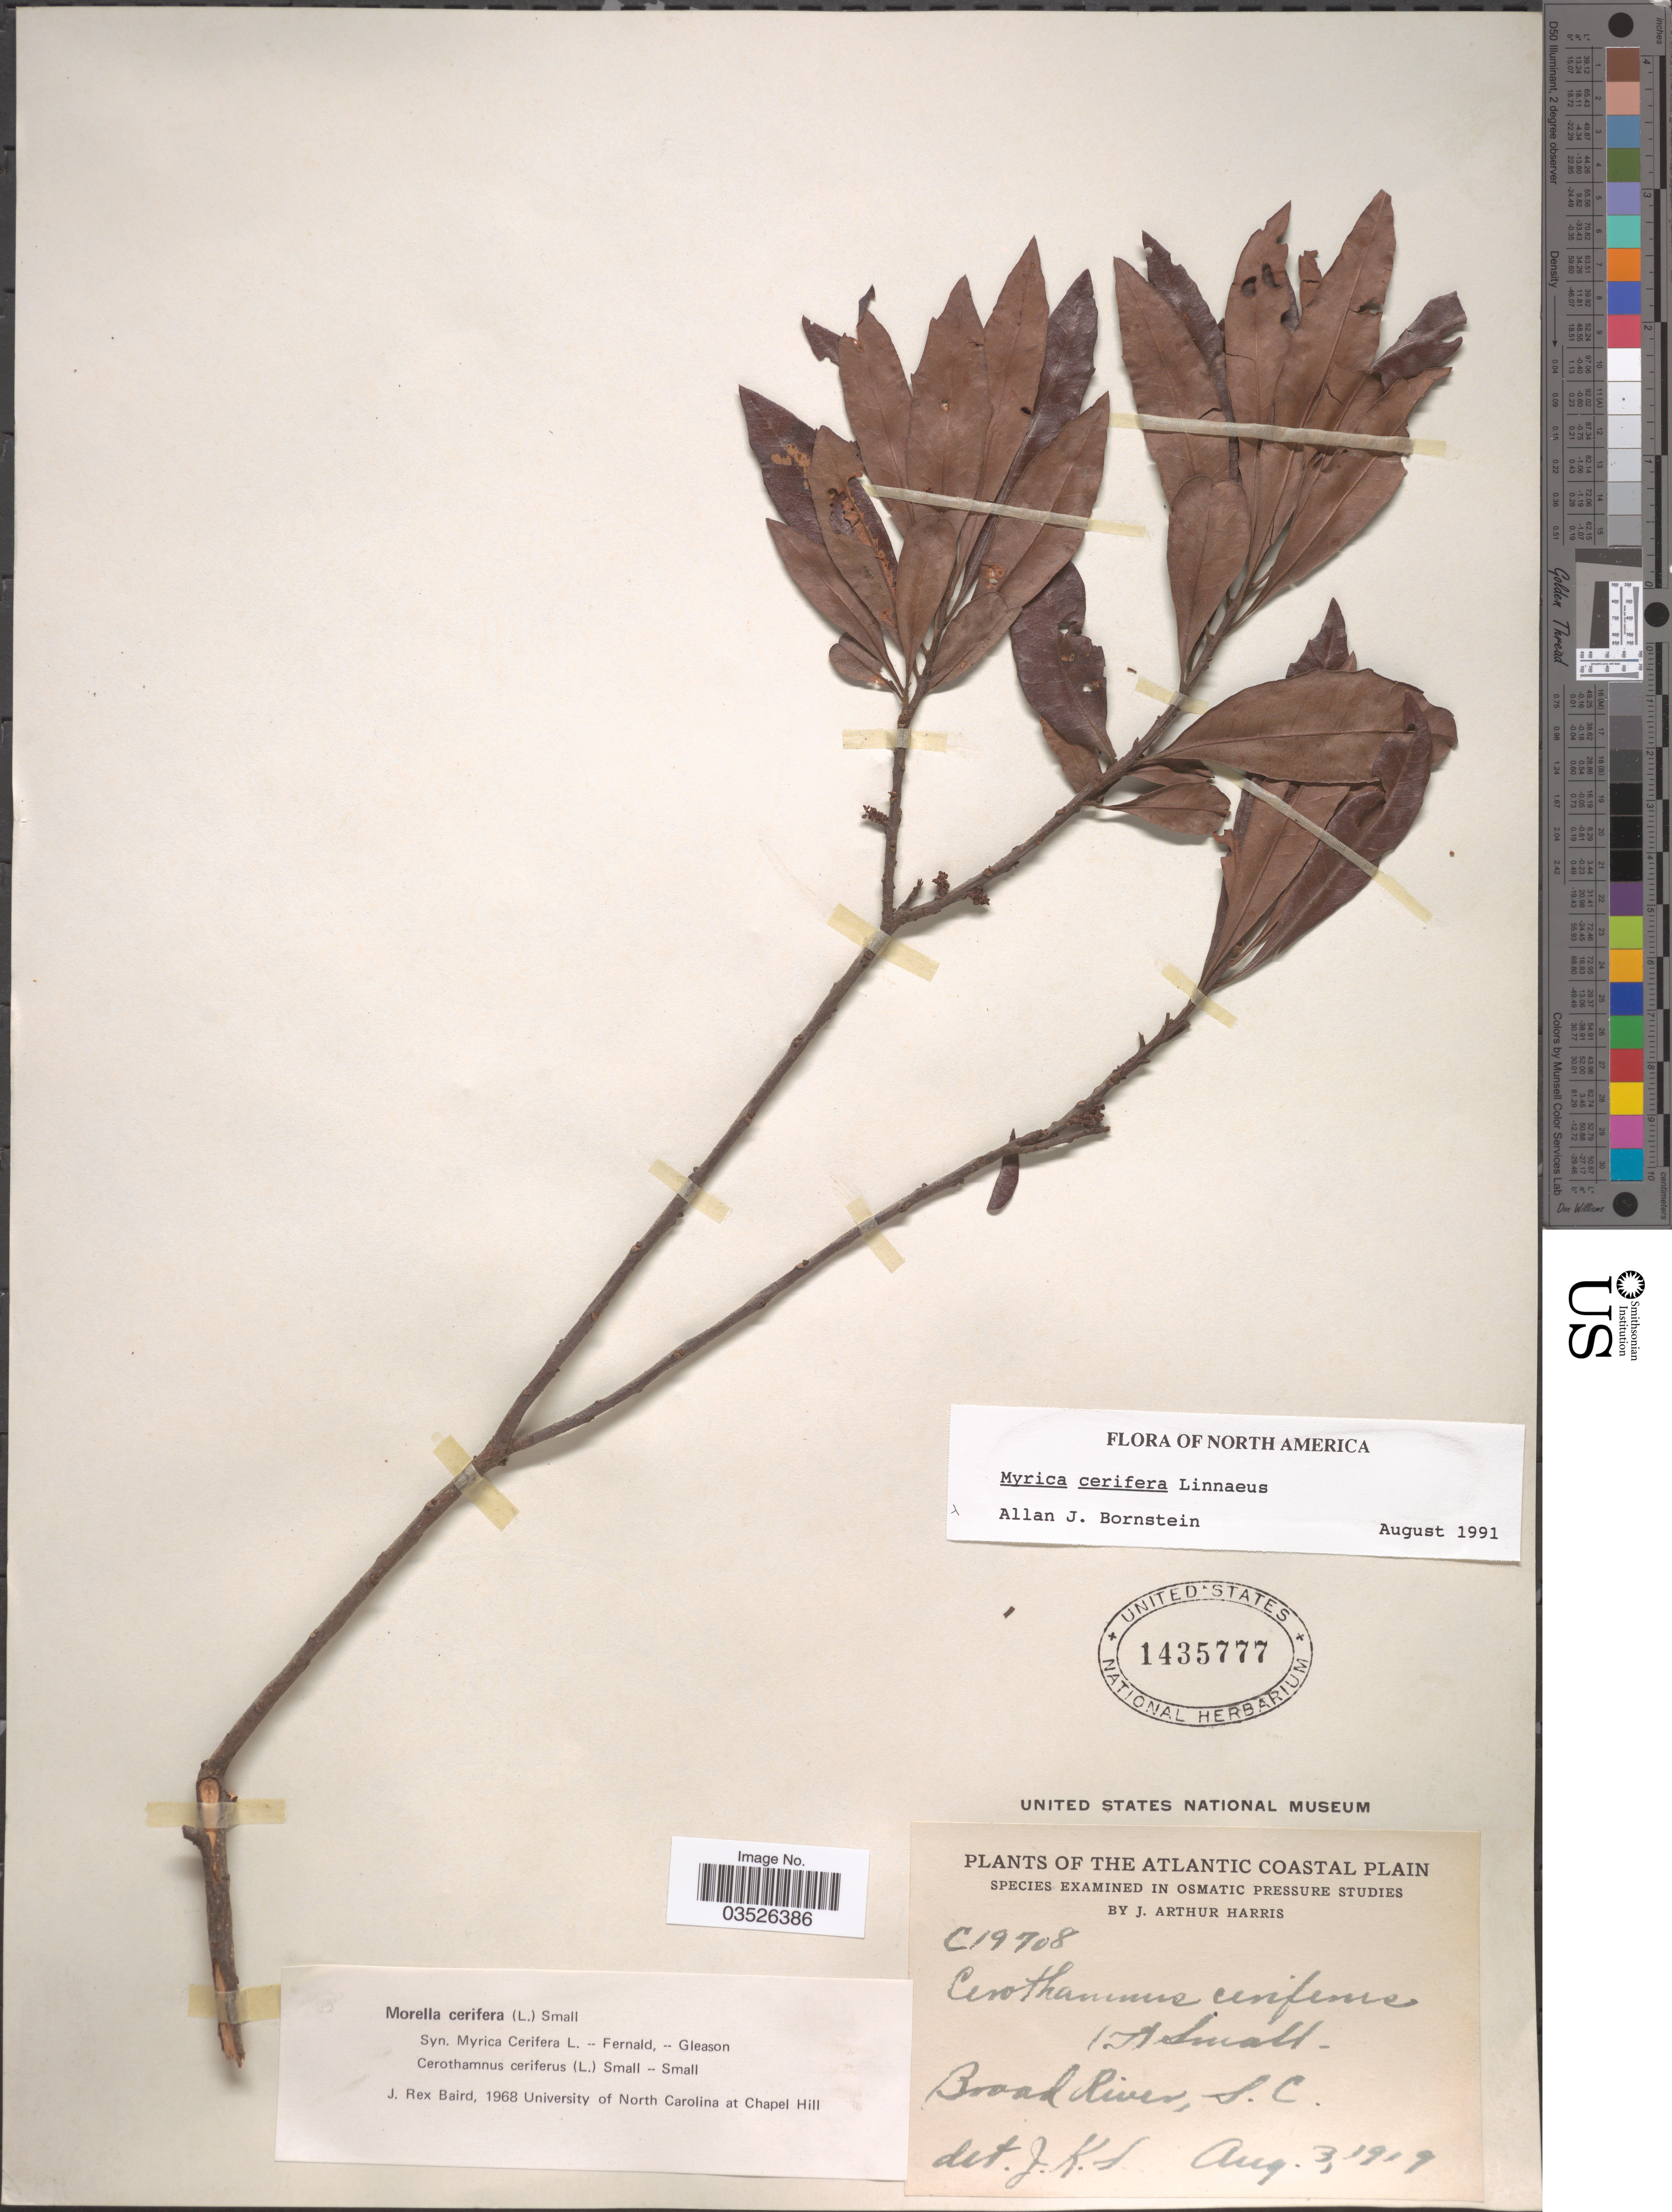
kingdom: Plantae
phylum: Tracheophyta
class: Magnoliopsida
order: Fagales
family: Myricaceae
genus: Morella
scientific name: Morella cerifera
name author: (L.) Small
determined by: Baird, James Rex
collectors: J. A. Harris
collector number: C19708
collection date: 1919-08-03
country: United States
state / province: South Carolina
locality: The Atlantic Coastal Plain. Broad River.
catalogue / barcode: US 1435777